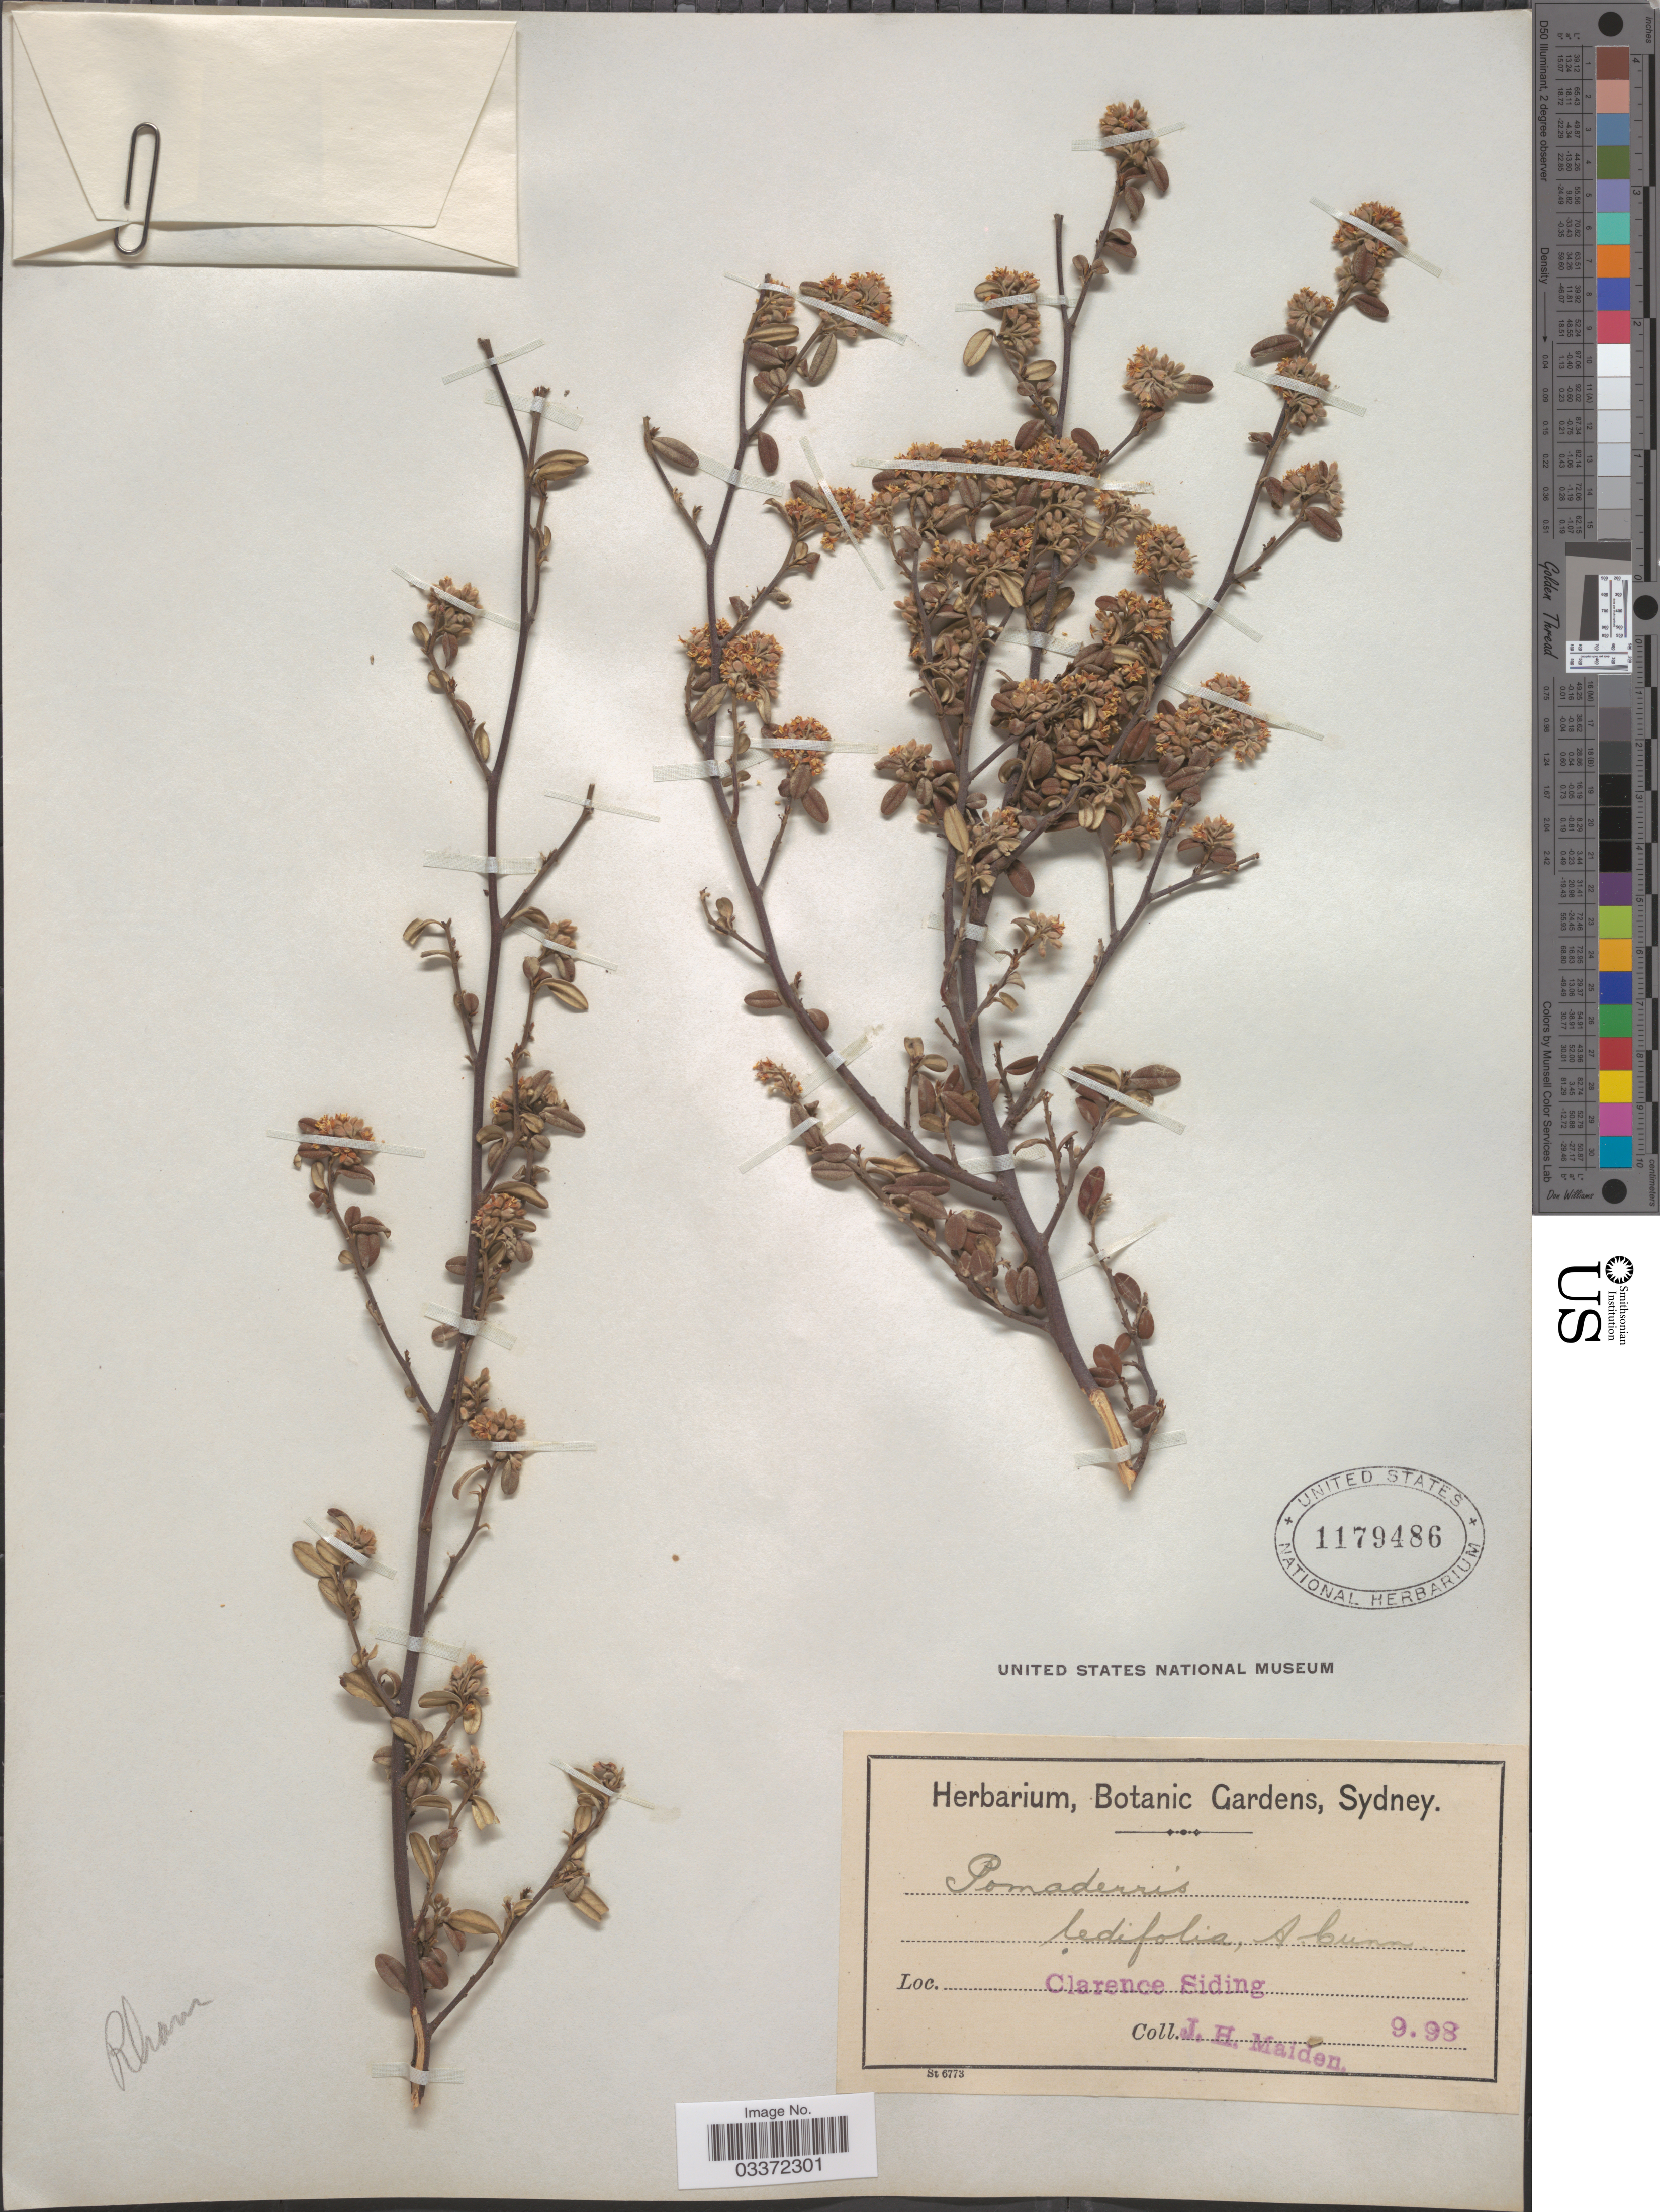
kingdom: Plantae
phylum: Tracheophyta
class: Magnoliopsida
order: Rosales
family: Rhamnaceae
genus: Pomaderris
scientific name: Pomaderris ledifolia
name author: A. Cunn.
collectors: J. Maiden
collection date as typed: Transcribed d/m/y: /9/98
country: Australia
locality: Clarence Siding.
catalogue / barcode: US 1179486